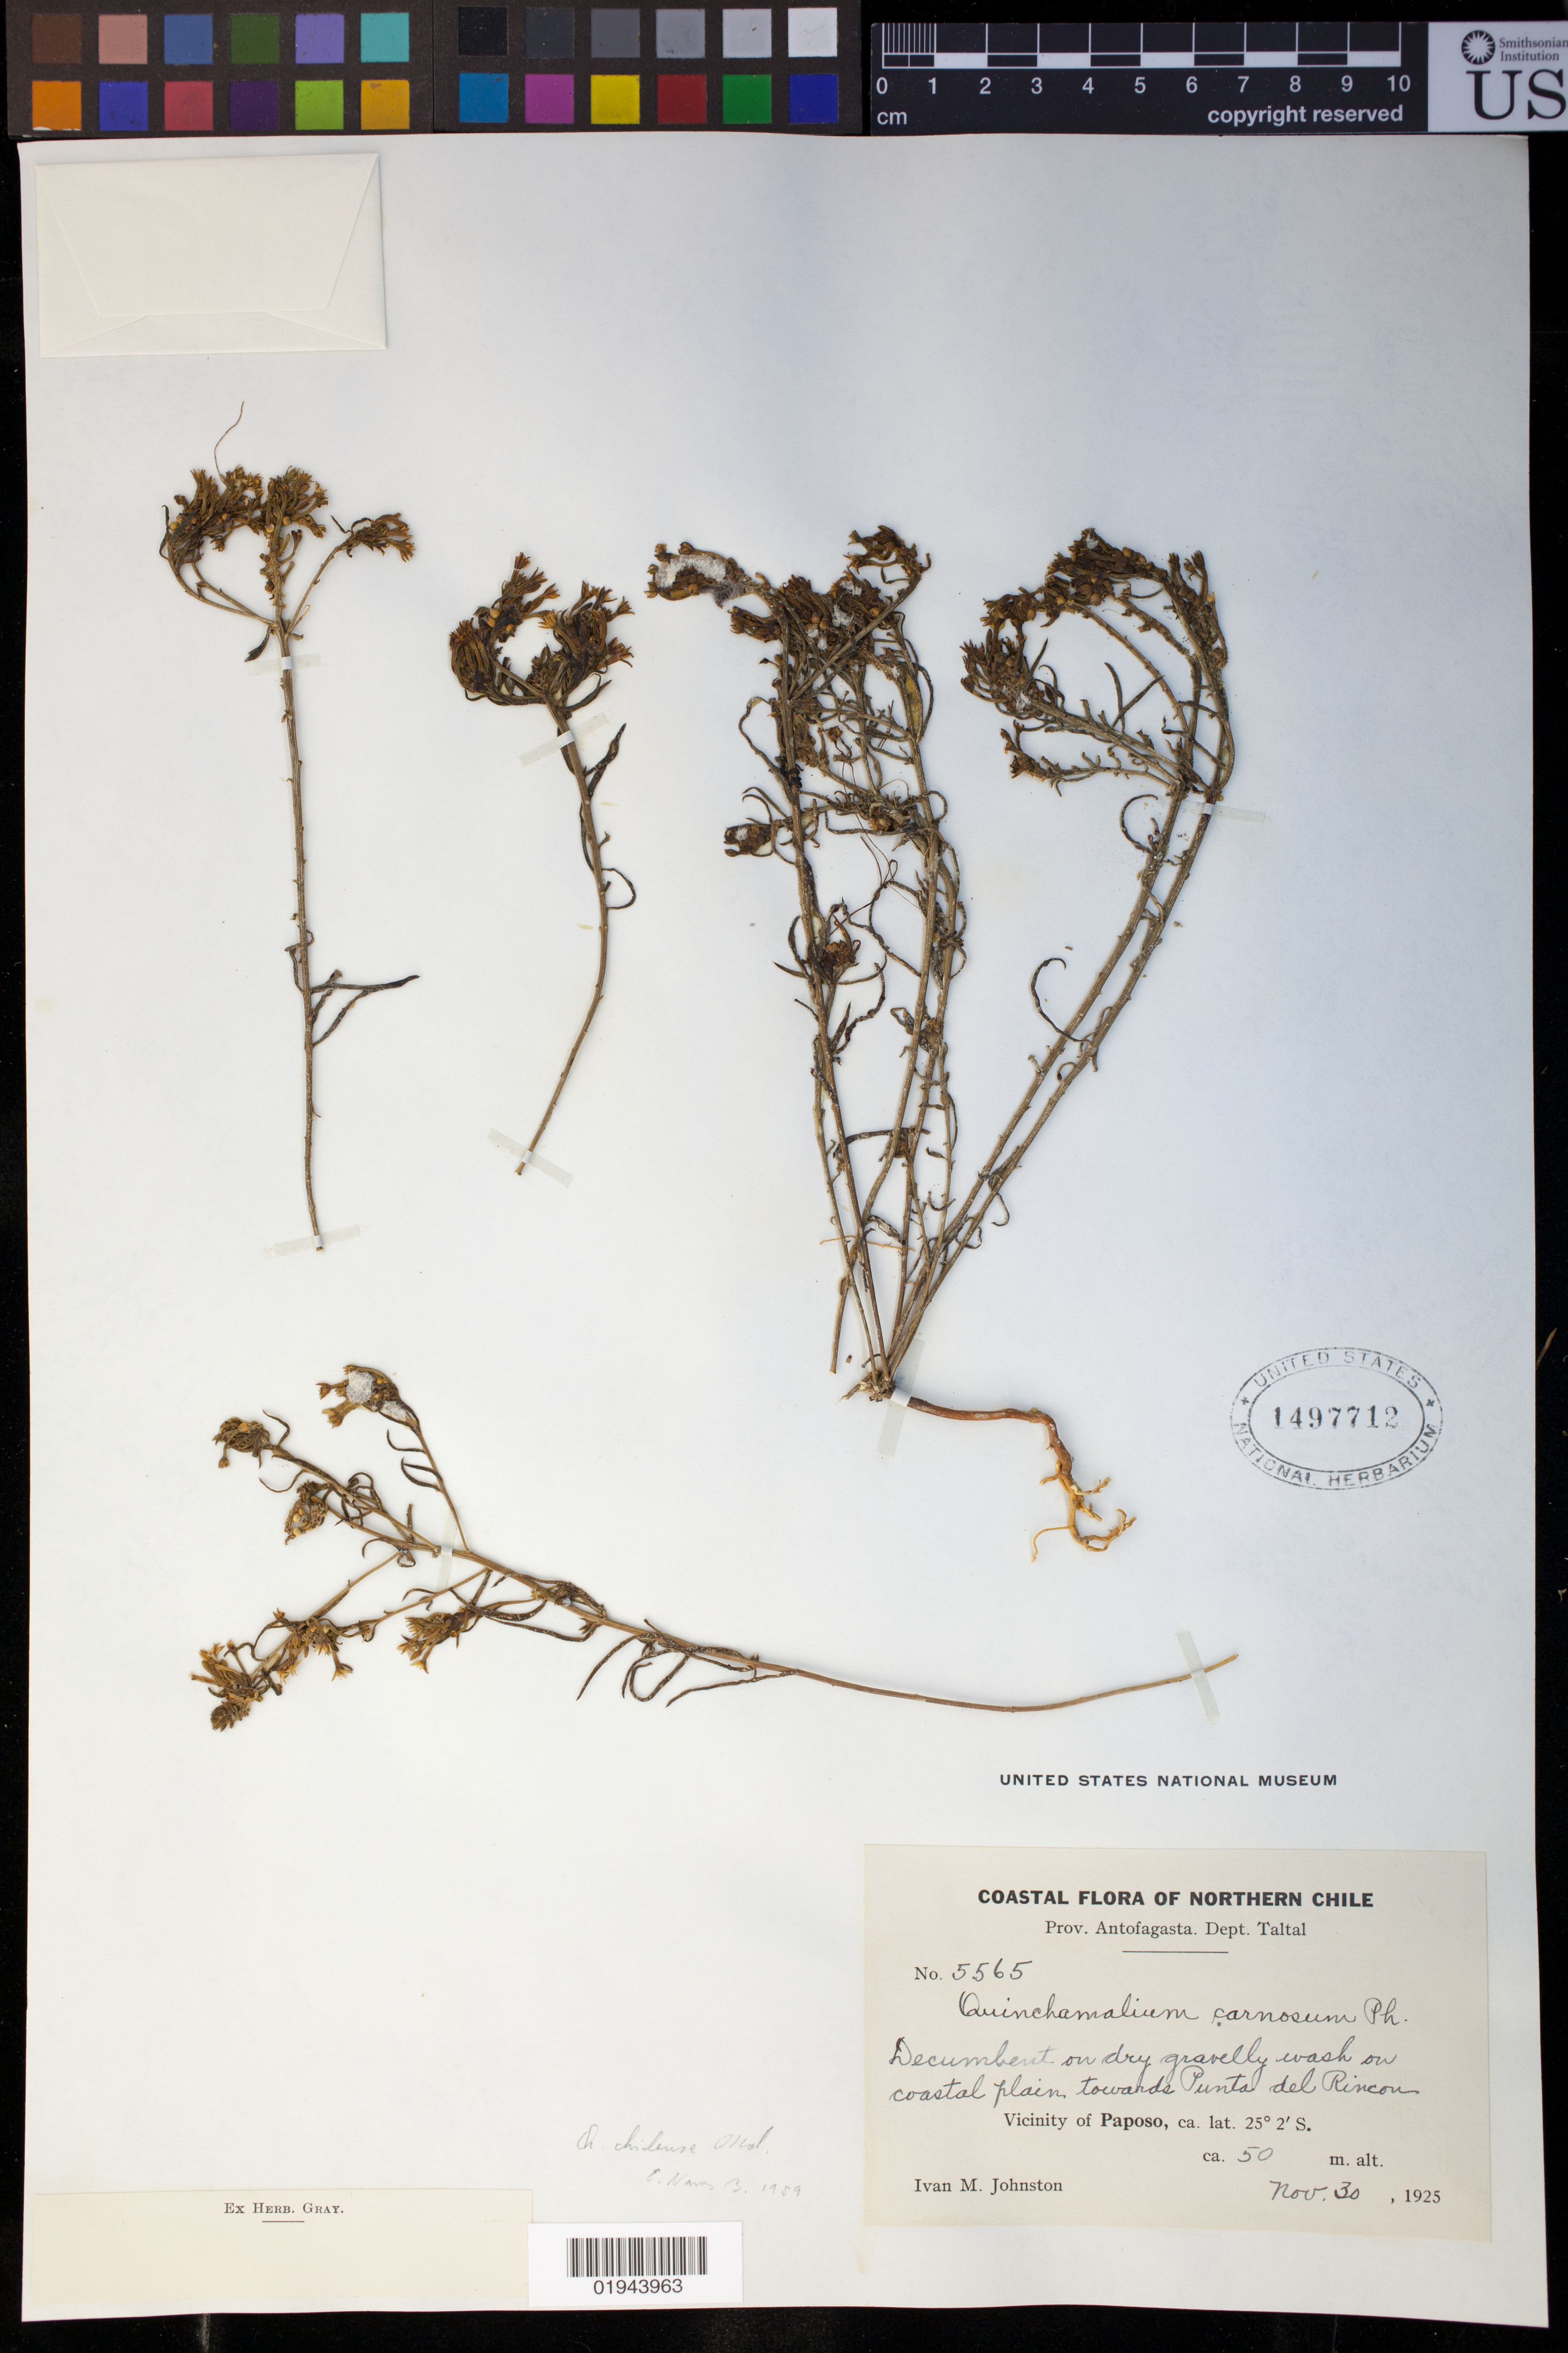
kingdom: Plantae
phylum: Tracheophyta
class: Magnoliopsida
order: Santalales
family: Schoepfiaceae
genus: Quinchamalium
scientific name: Quinchamalium carnosum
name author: Phil.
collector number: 5565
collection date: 1925-11-30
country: Chile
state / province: Antofagasta (II)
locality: Taltal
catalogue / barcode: US 1497712